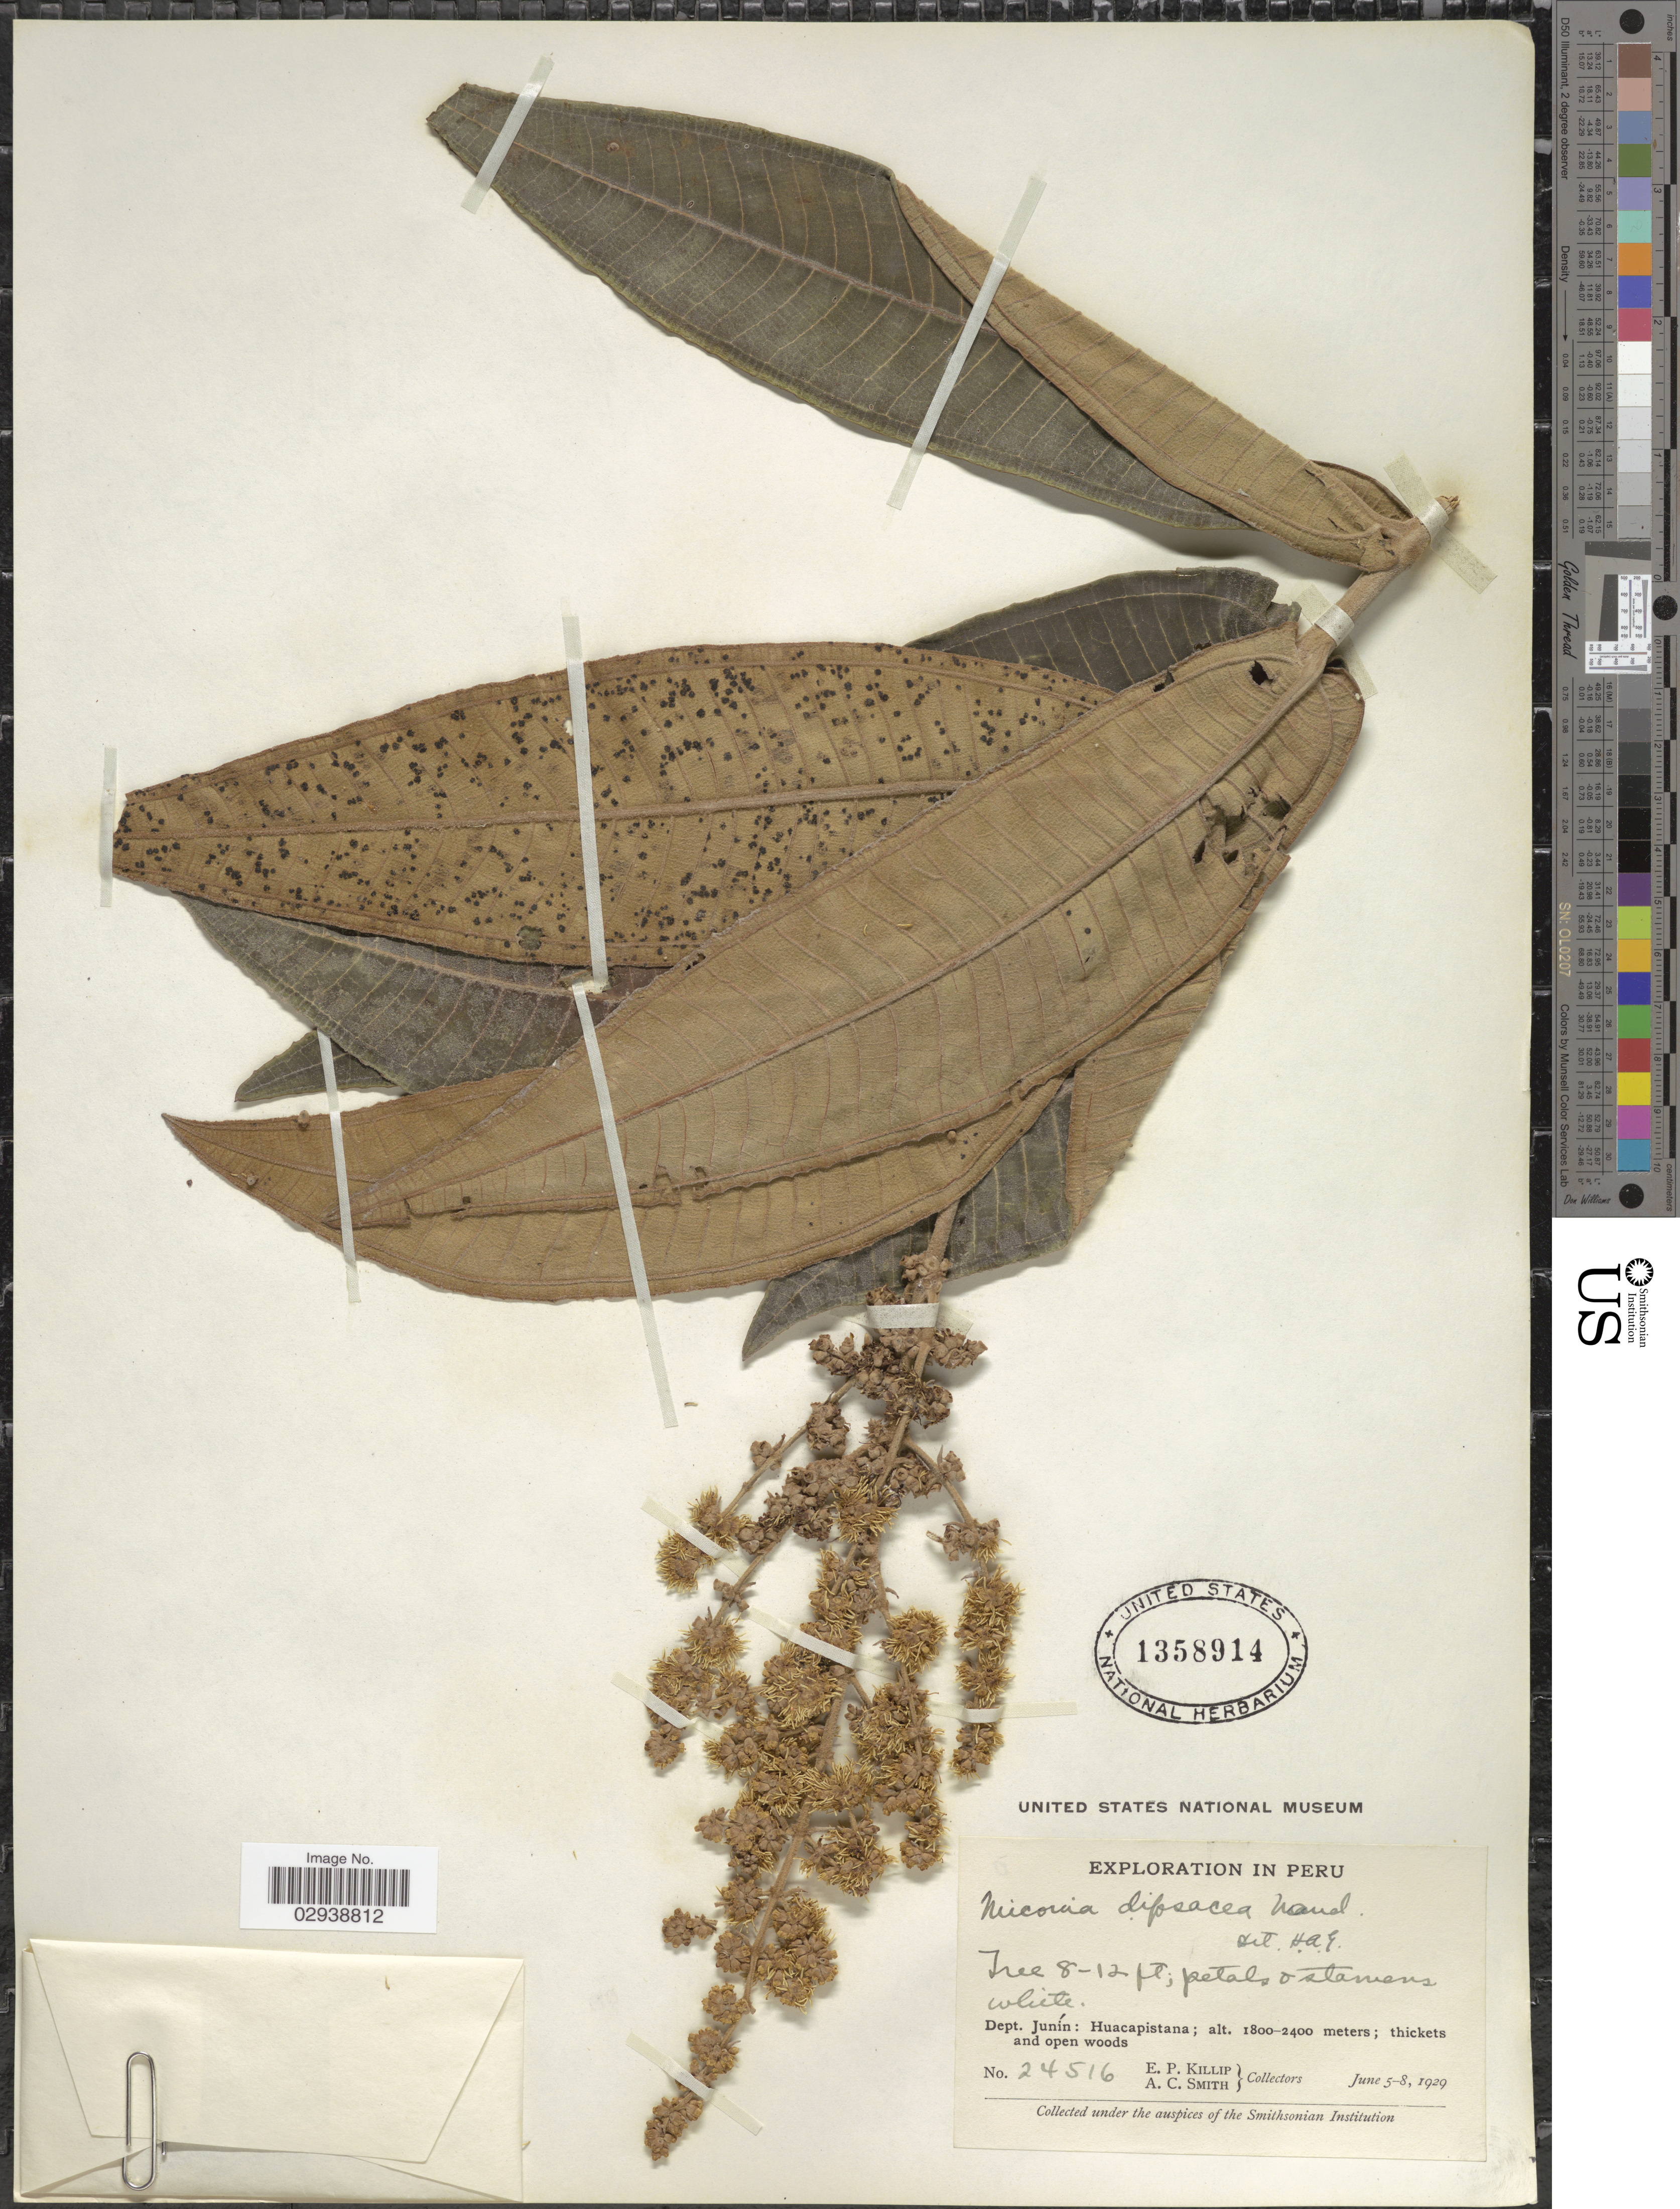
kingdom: Plantae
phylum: Tracheophyta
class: Magnoliopsida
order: Myrtales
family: Melastomataceae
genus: Miconia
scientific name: Miconia dipsacea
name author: Naudin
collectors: E. P. Killip & A. C. Smith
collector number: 24516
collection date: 1929-06-05/1929-06-08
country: Peru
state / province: Junín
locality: Dept. Junín: Huacapistana.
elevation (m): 1800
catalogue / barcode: US 1358914